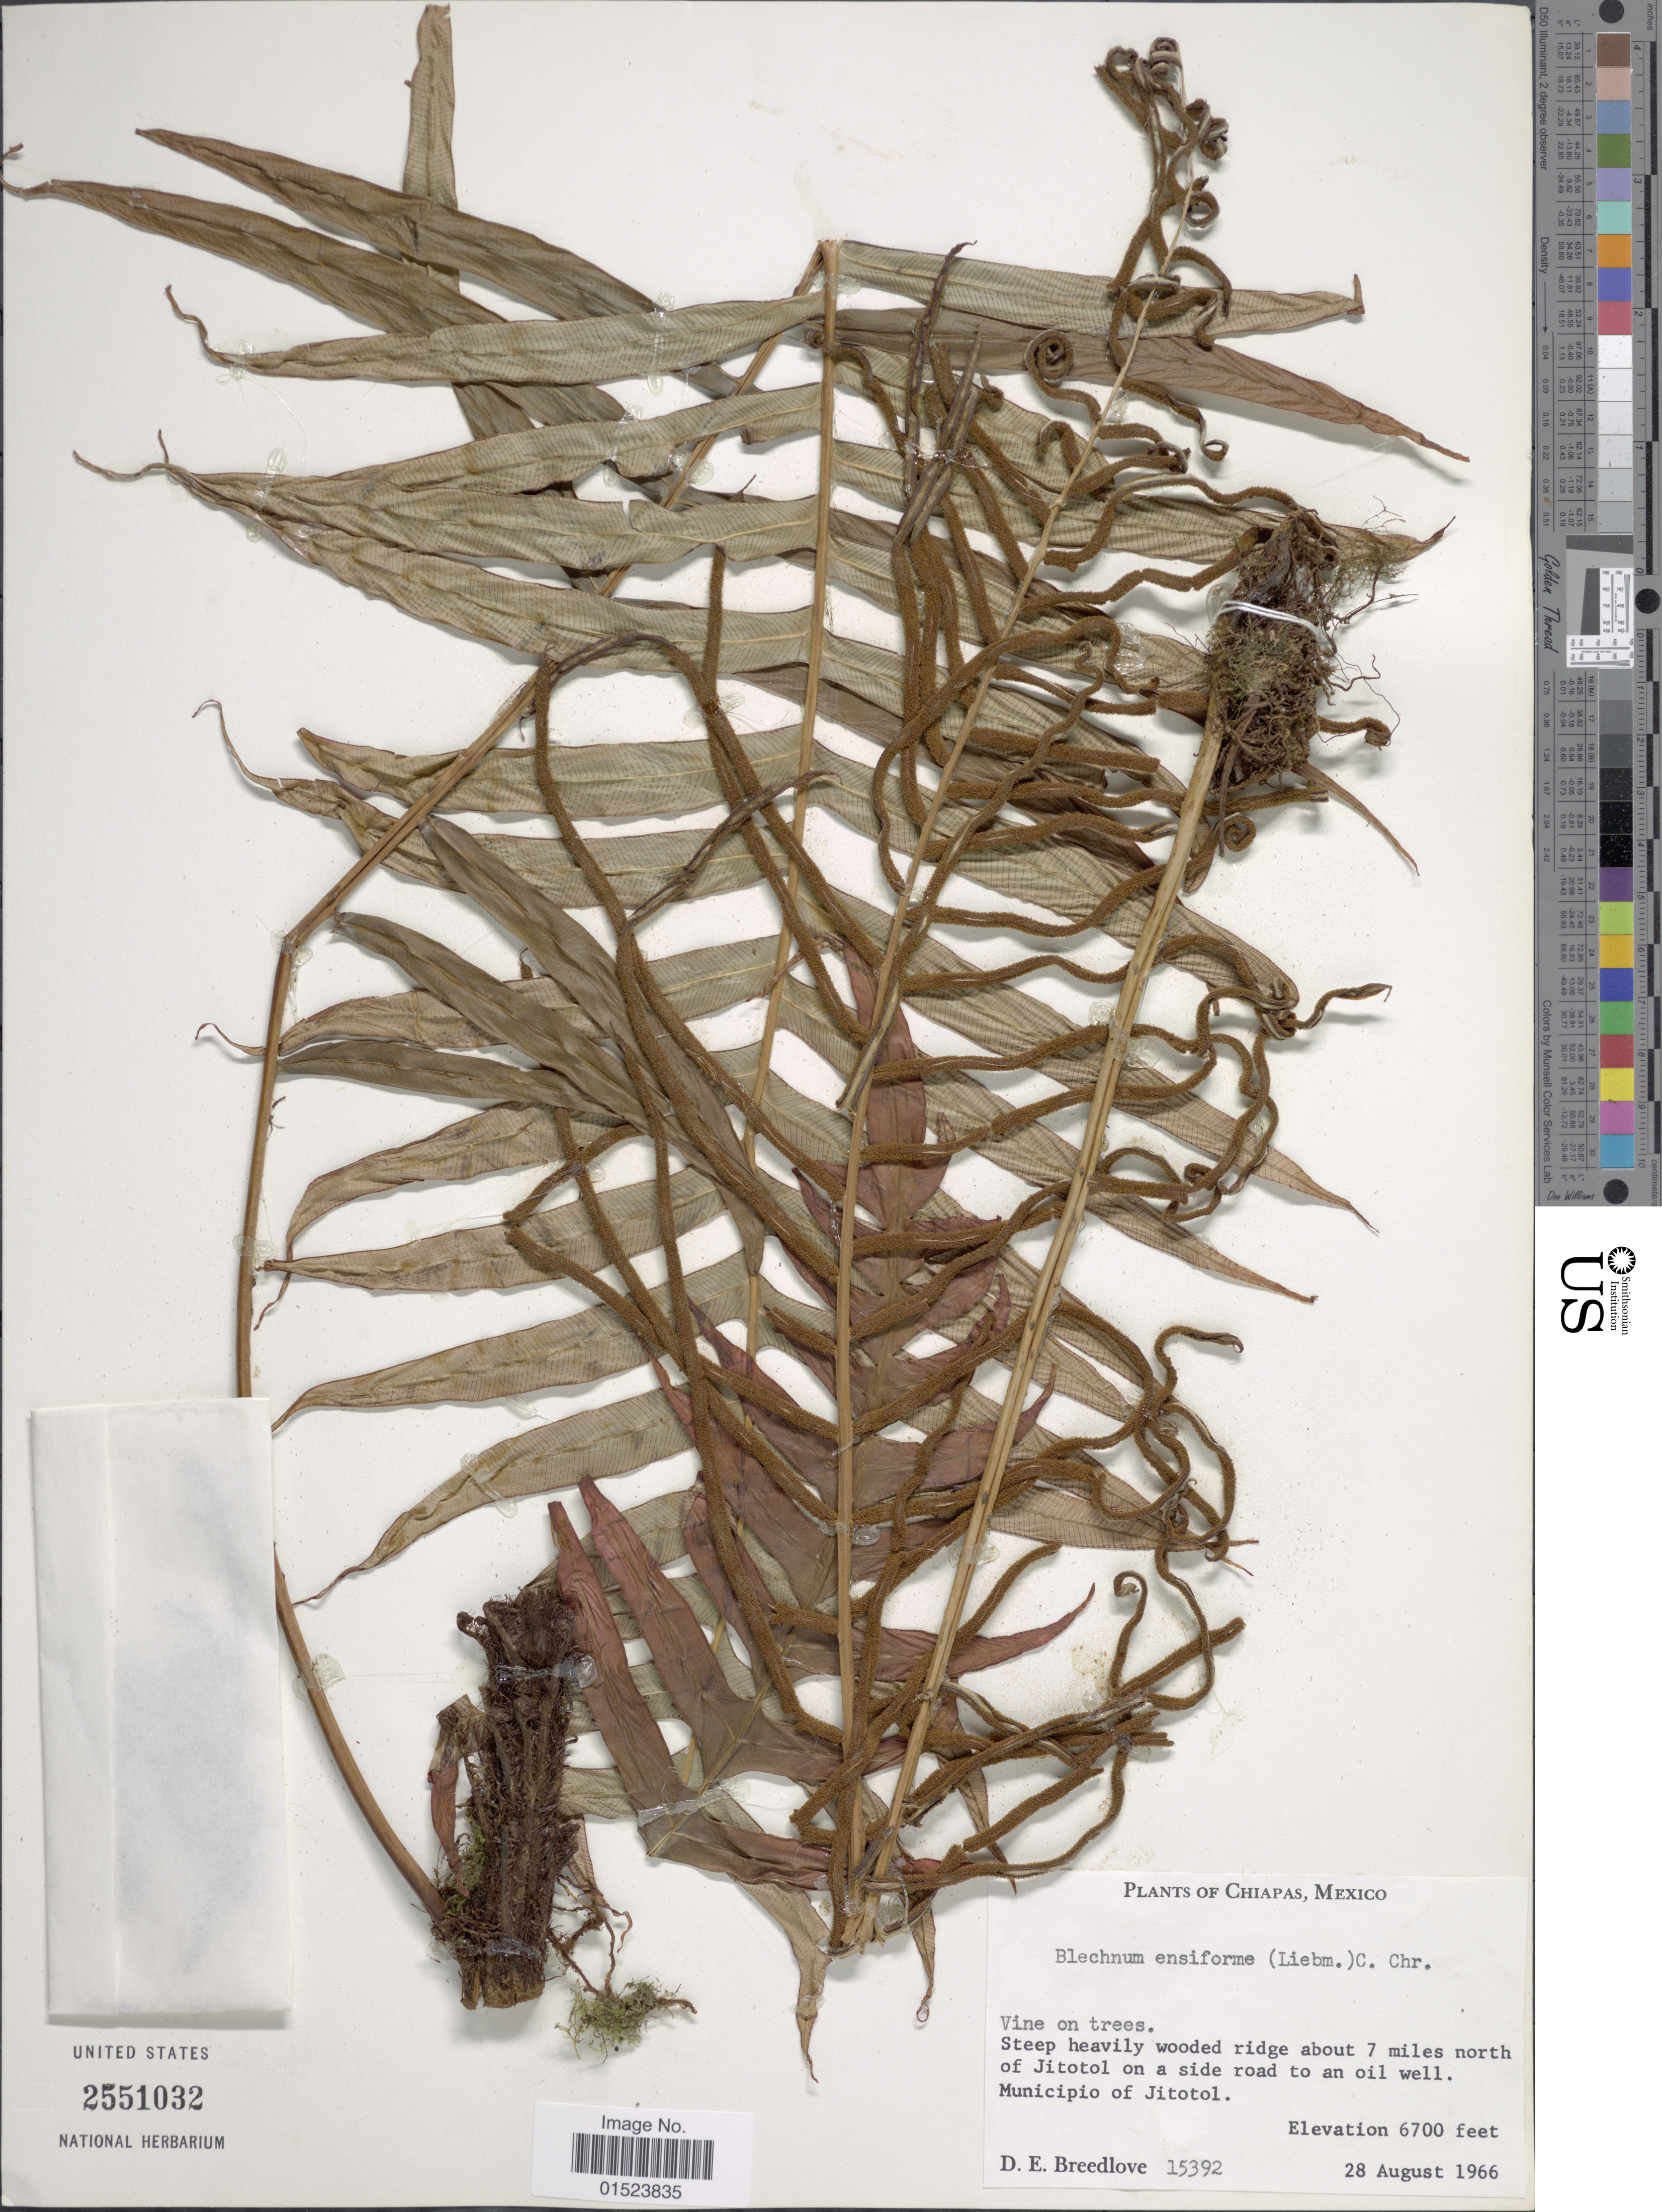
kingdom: Plantae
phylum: Tracheophyta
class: Polypodiopsida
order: Polypodiales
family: Blechnaceae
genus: Blechnum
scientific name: Blechnum ensiforme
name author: (Liebm.) C. Chr.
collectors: D. E. Breedlove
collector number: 15392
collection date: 1966-08-28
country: Mexico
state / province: Chiapas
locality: Steep heavily wooded ridge about 7 miles north of Jitotol on a side road to an oil well, Municipio of Jitotol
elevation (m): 2042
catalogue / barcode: US 2551032